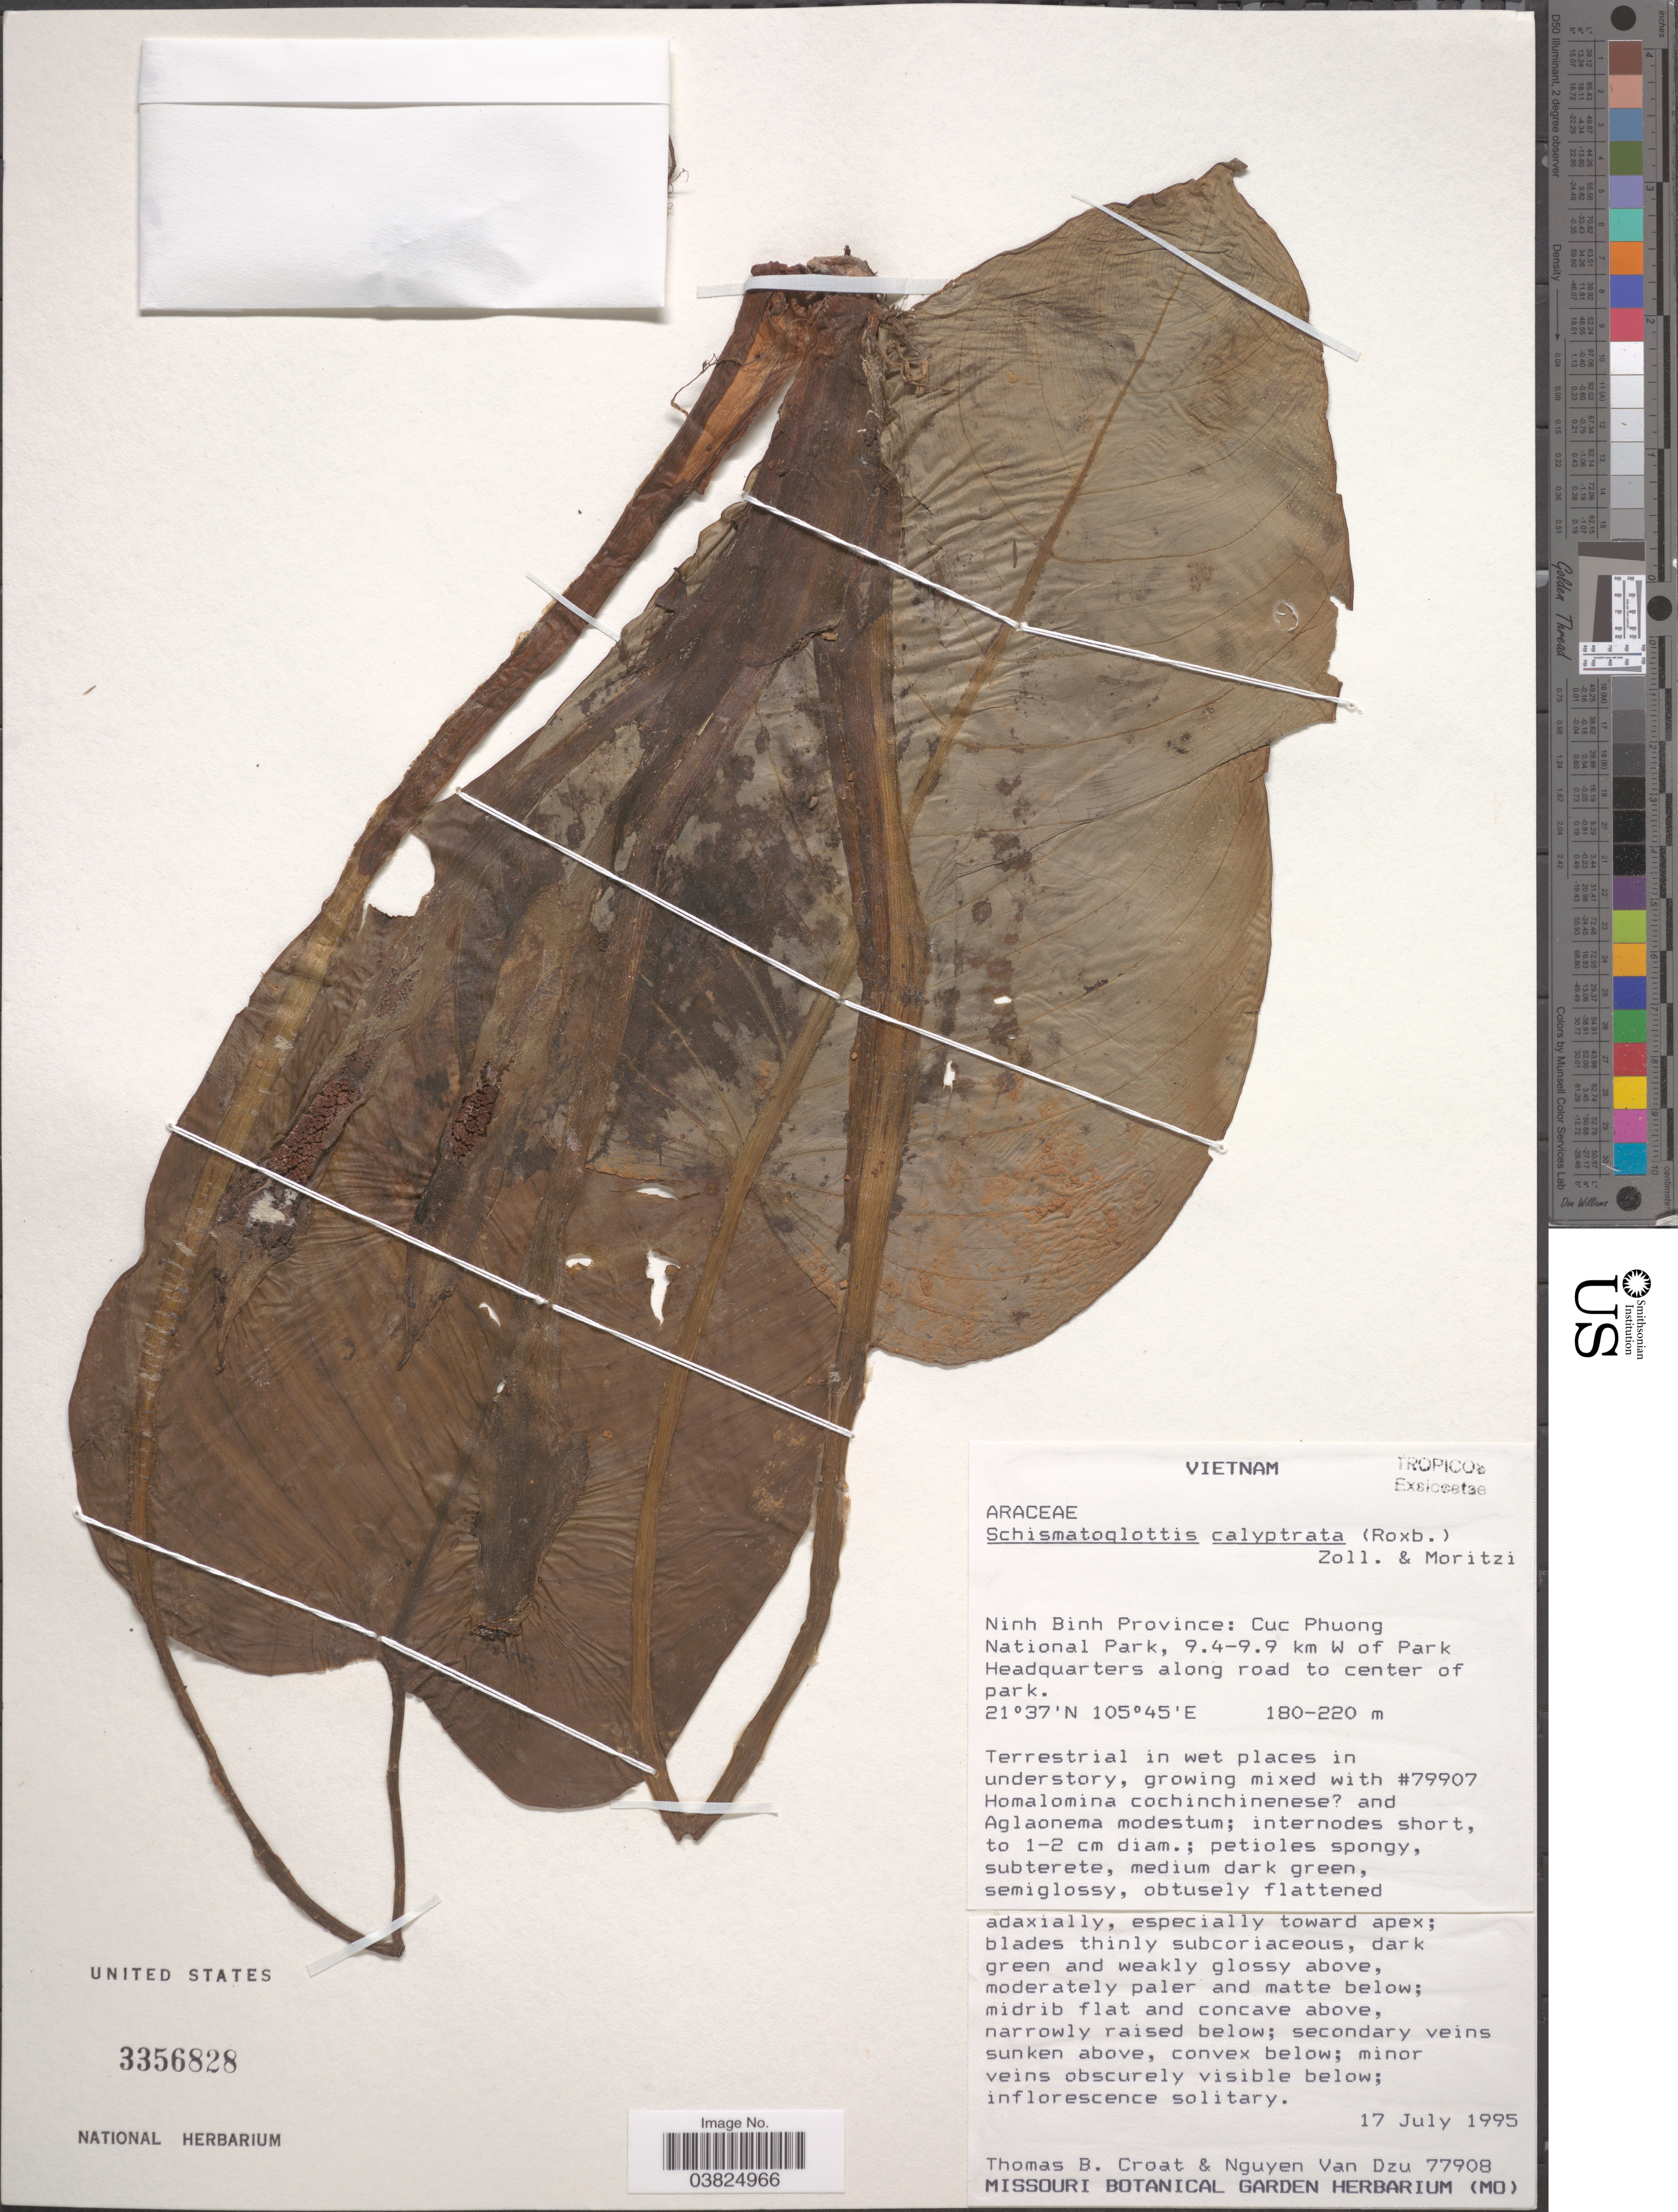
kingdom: Plantae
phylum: Tracheophyta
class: Liliopsida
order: Alismatales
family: Araceae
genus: Schismatoglottis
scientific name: Schismatoglottis calyptrata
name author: Zoll. & Moritzi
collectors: T. B. Croat & V. D. Nguyen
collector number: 77908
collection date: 1995-07-17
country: Vietnam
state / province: Ninh Binh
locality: Cuc Phuong National Park, 9.4-9.9 km W of Park Headquarters along road to center of park.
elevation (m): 180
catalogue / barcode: US 3356828